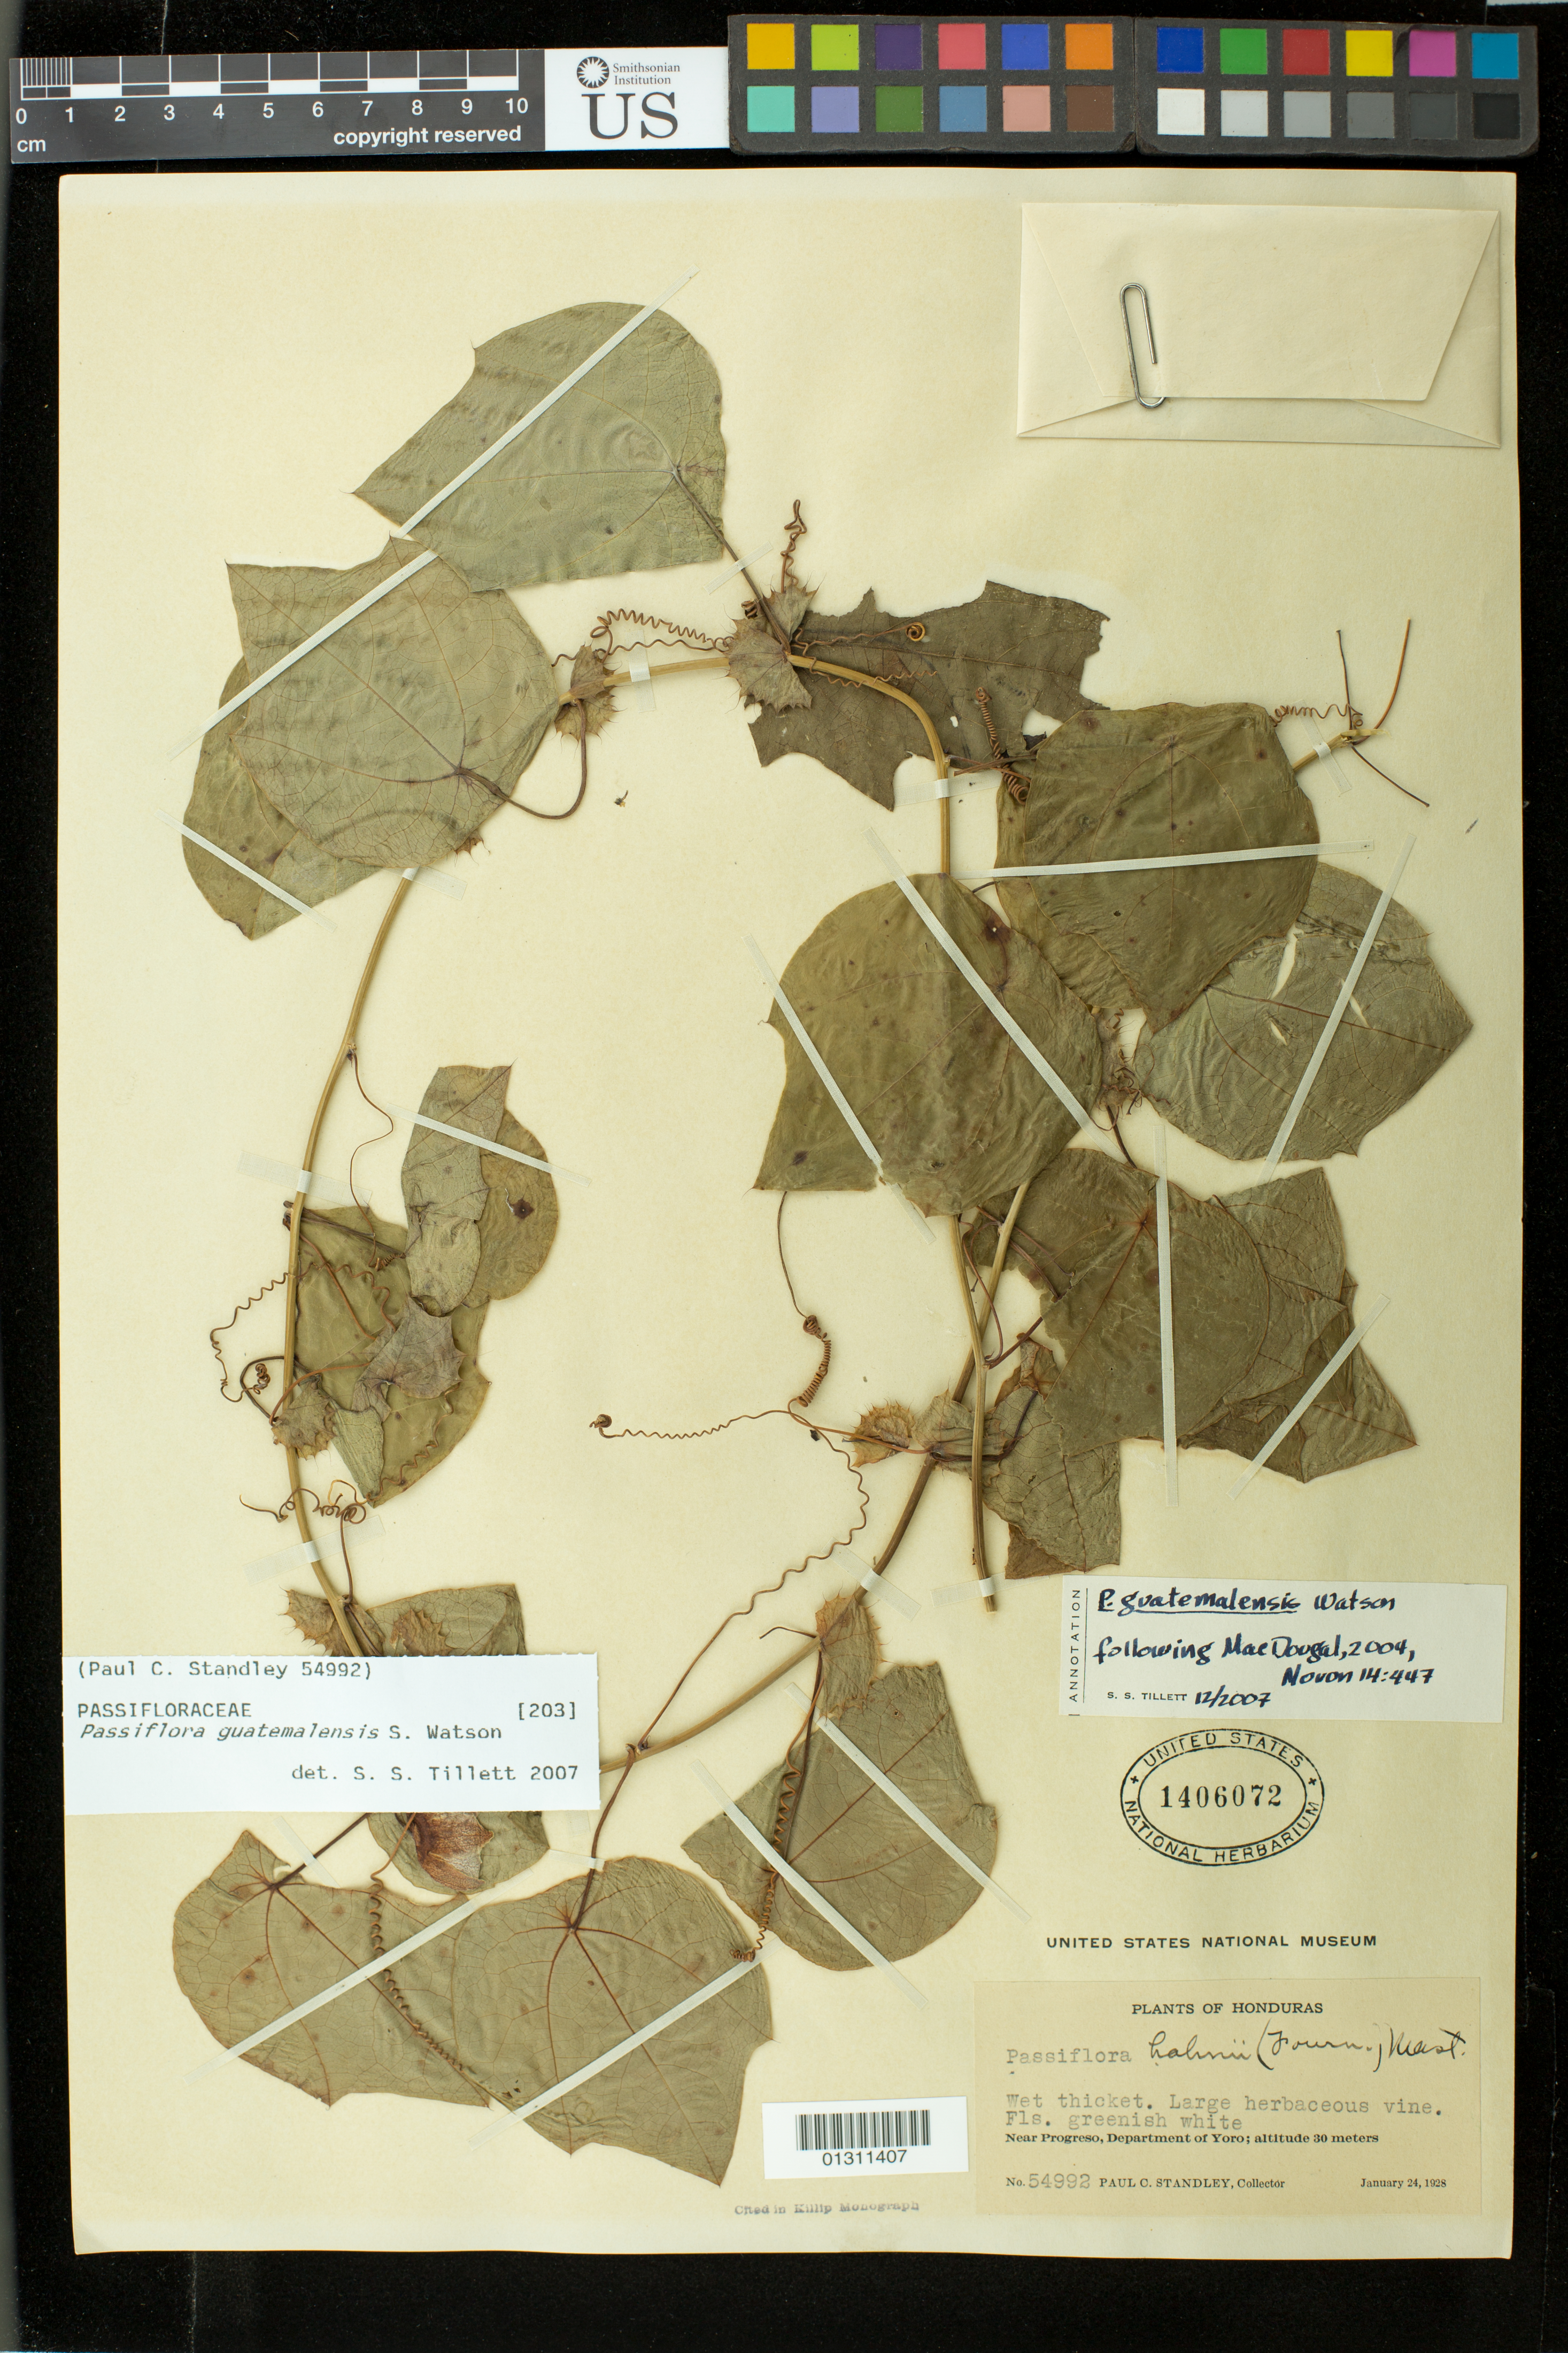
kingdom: Plantae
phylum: Tracheophyta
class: Magnoliopsida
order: Malpighiales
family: Passifloraceae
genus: Passiflora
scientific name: Passiflora guatemalensis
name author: S. Watson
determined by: Tillett, S. S.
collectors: P. C. Standley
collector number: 54992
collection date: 1928-01-24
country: Honduras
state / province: Yoro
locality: Near Progreso.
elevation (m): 30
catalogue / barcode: US 1406072